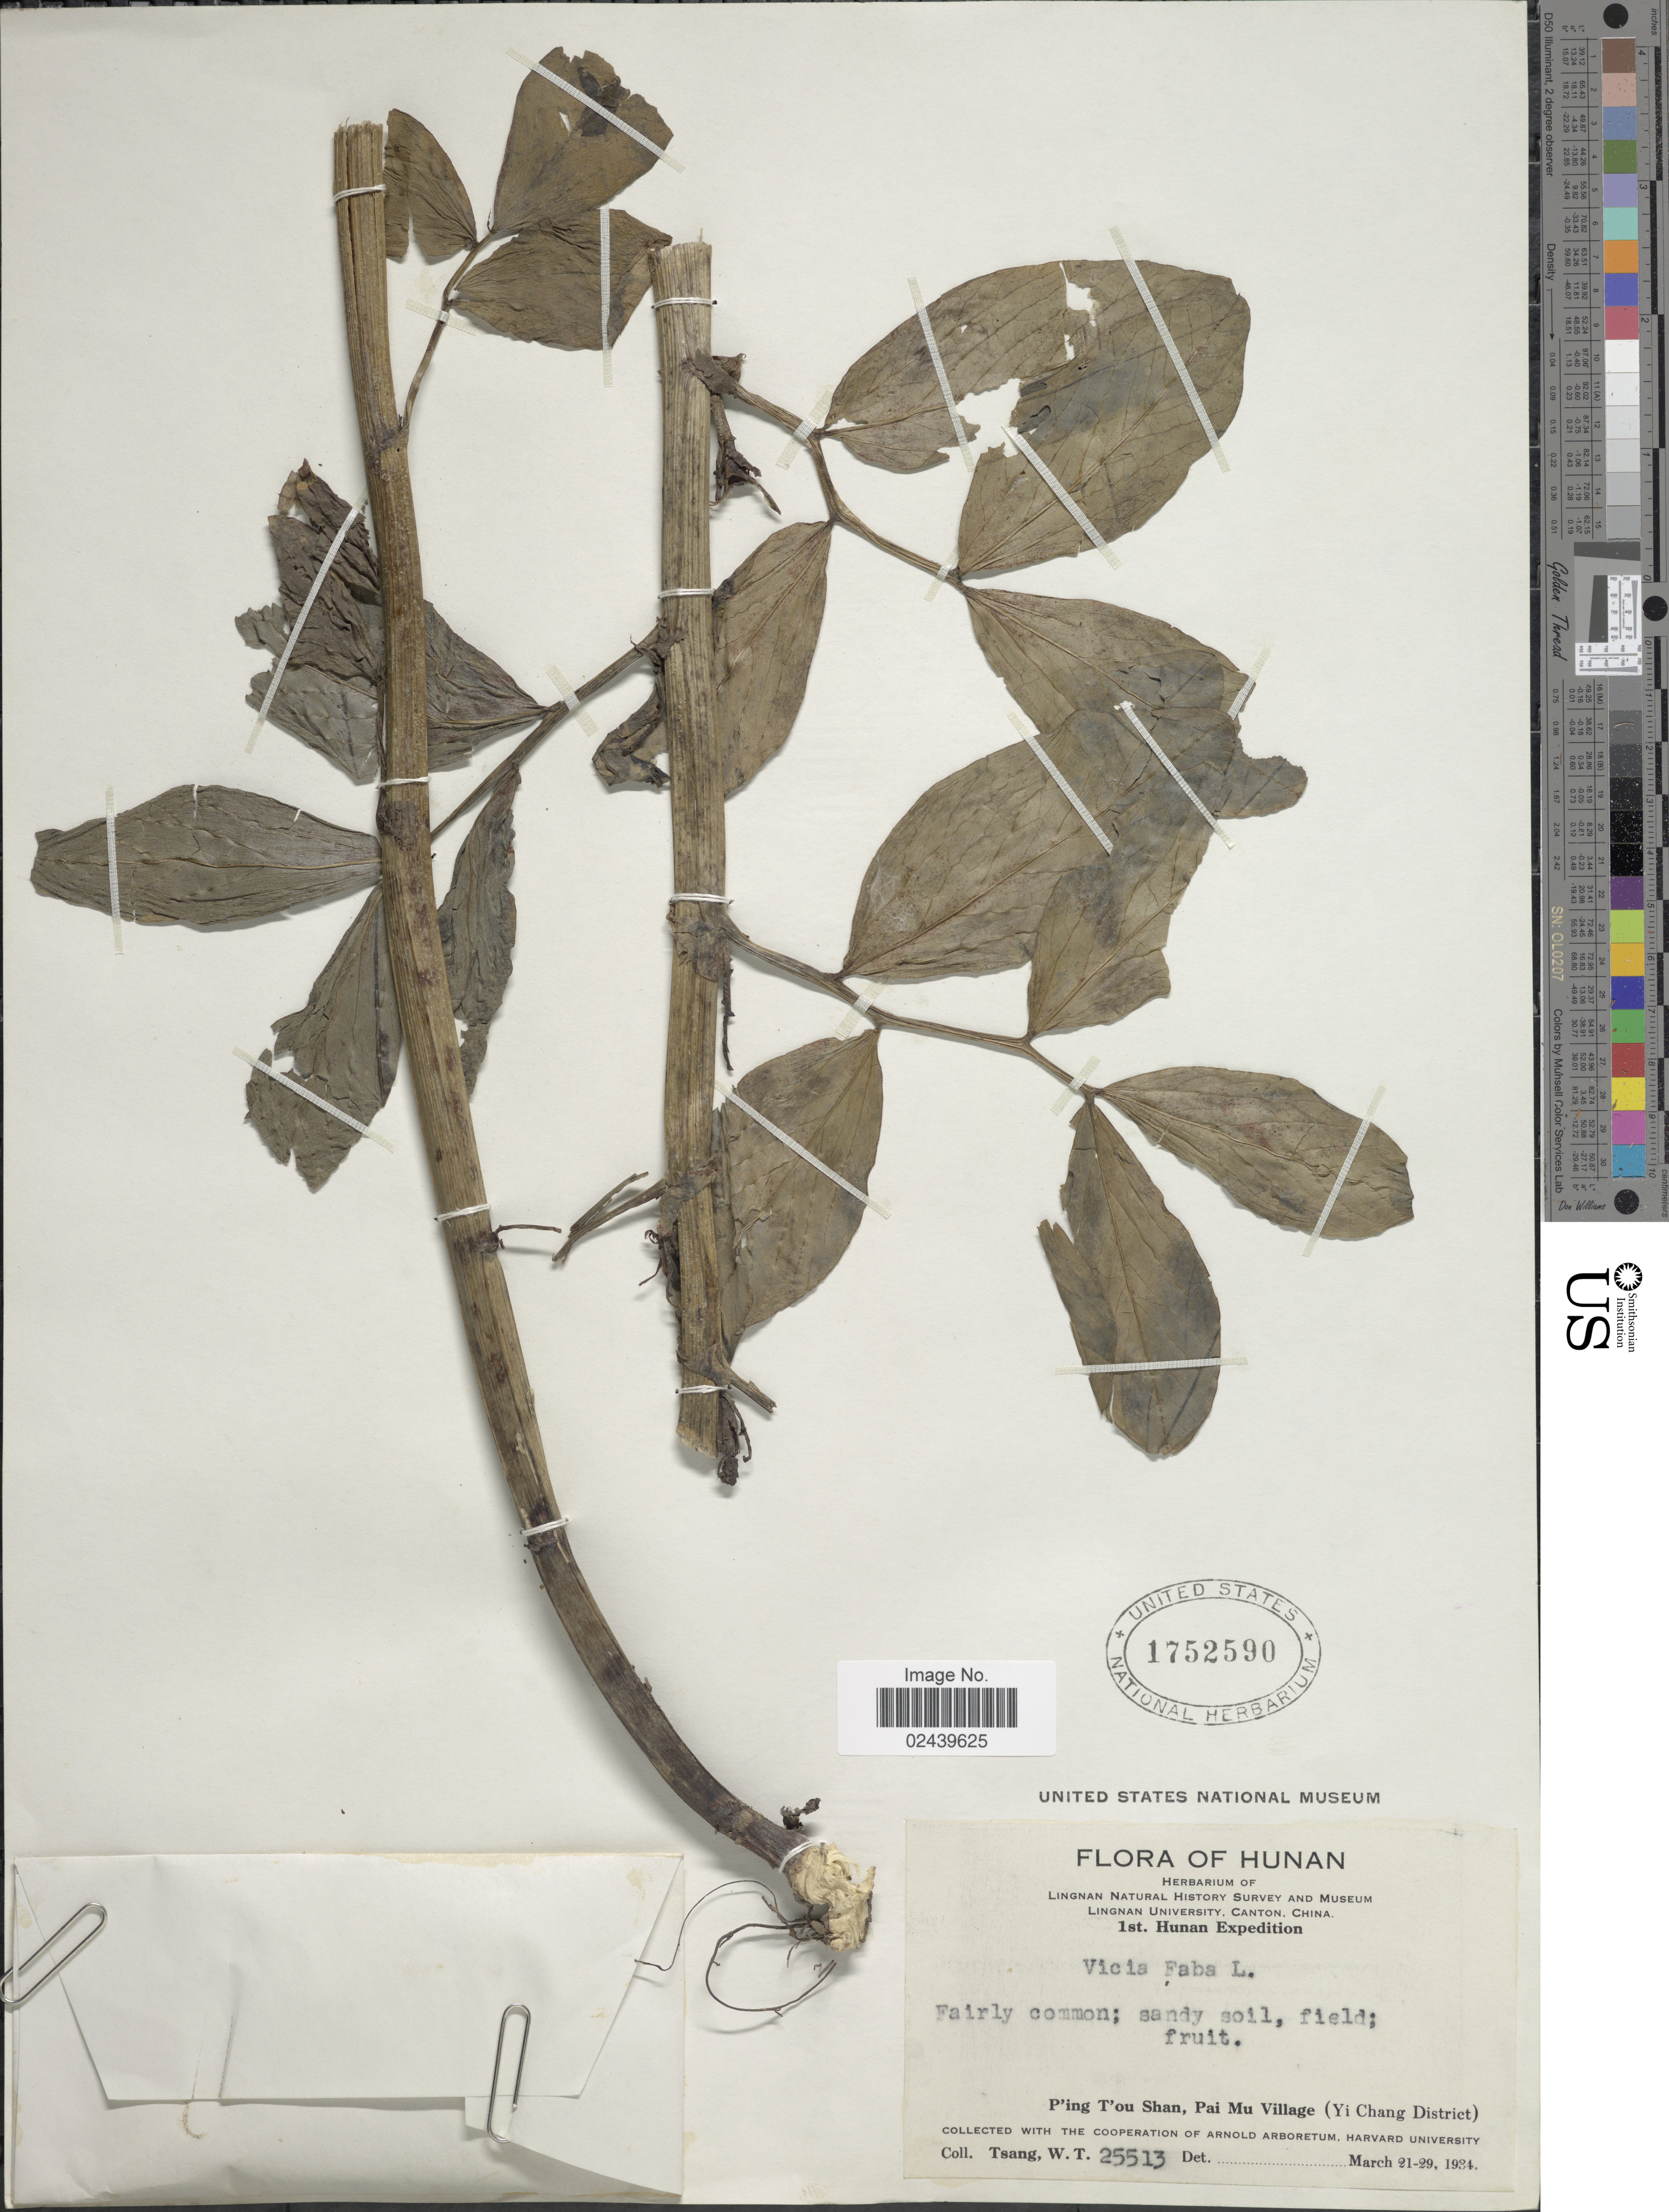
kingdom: Plantae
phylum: Tracheophyta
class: Magnoliopsida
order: Fabales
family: Fabaceae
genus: Vicia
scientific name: Vicia faba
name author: L.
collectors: W. T. Tsang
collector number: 25513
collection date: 1934-03-21/1934-03-29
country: China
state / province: Hunan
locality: P'ing T'ou Shan, Pai Mu Village (Yi Chang District)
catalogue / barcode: US 1752590